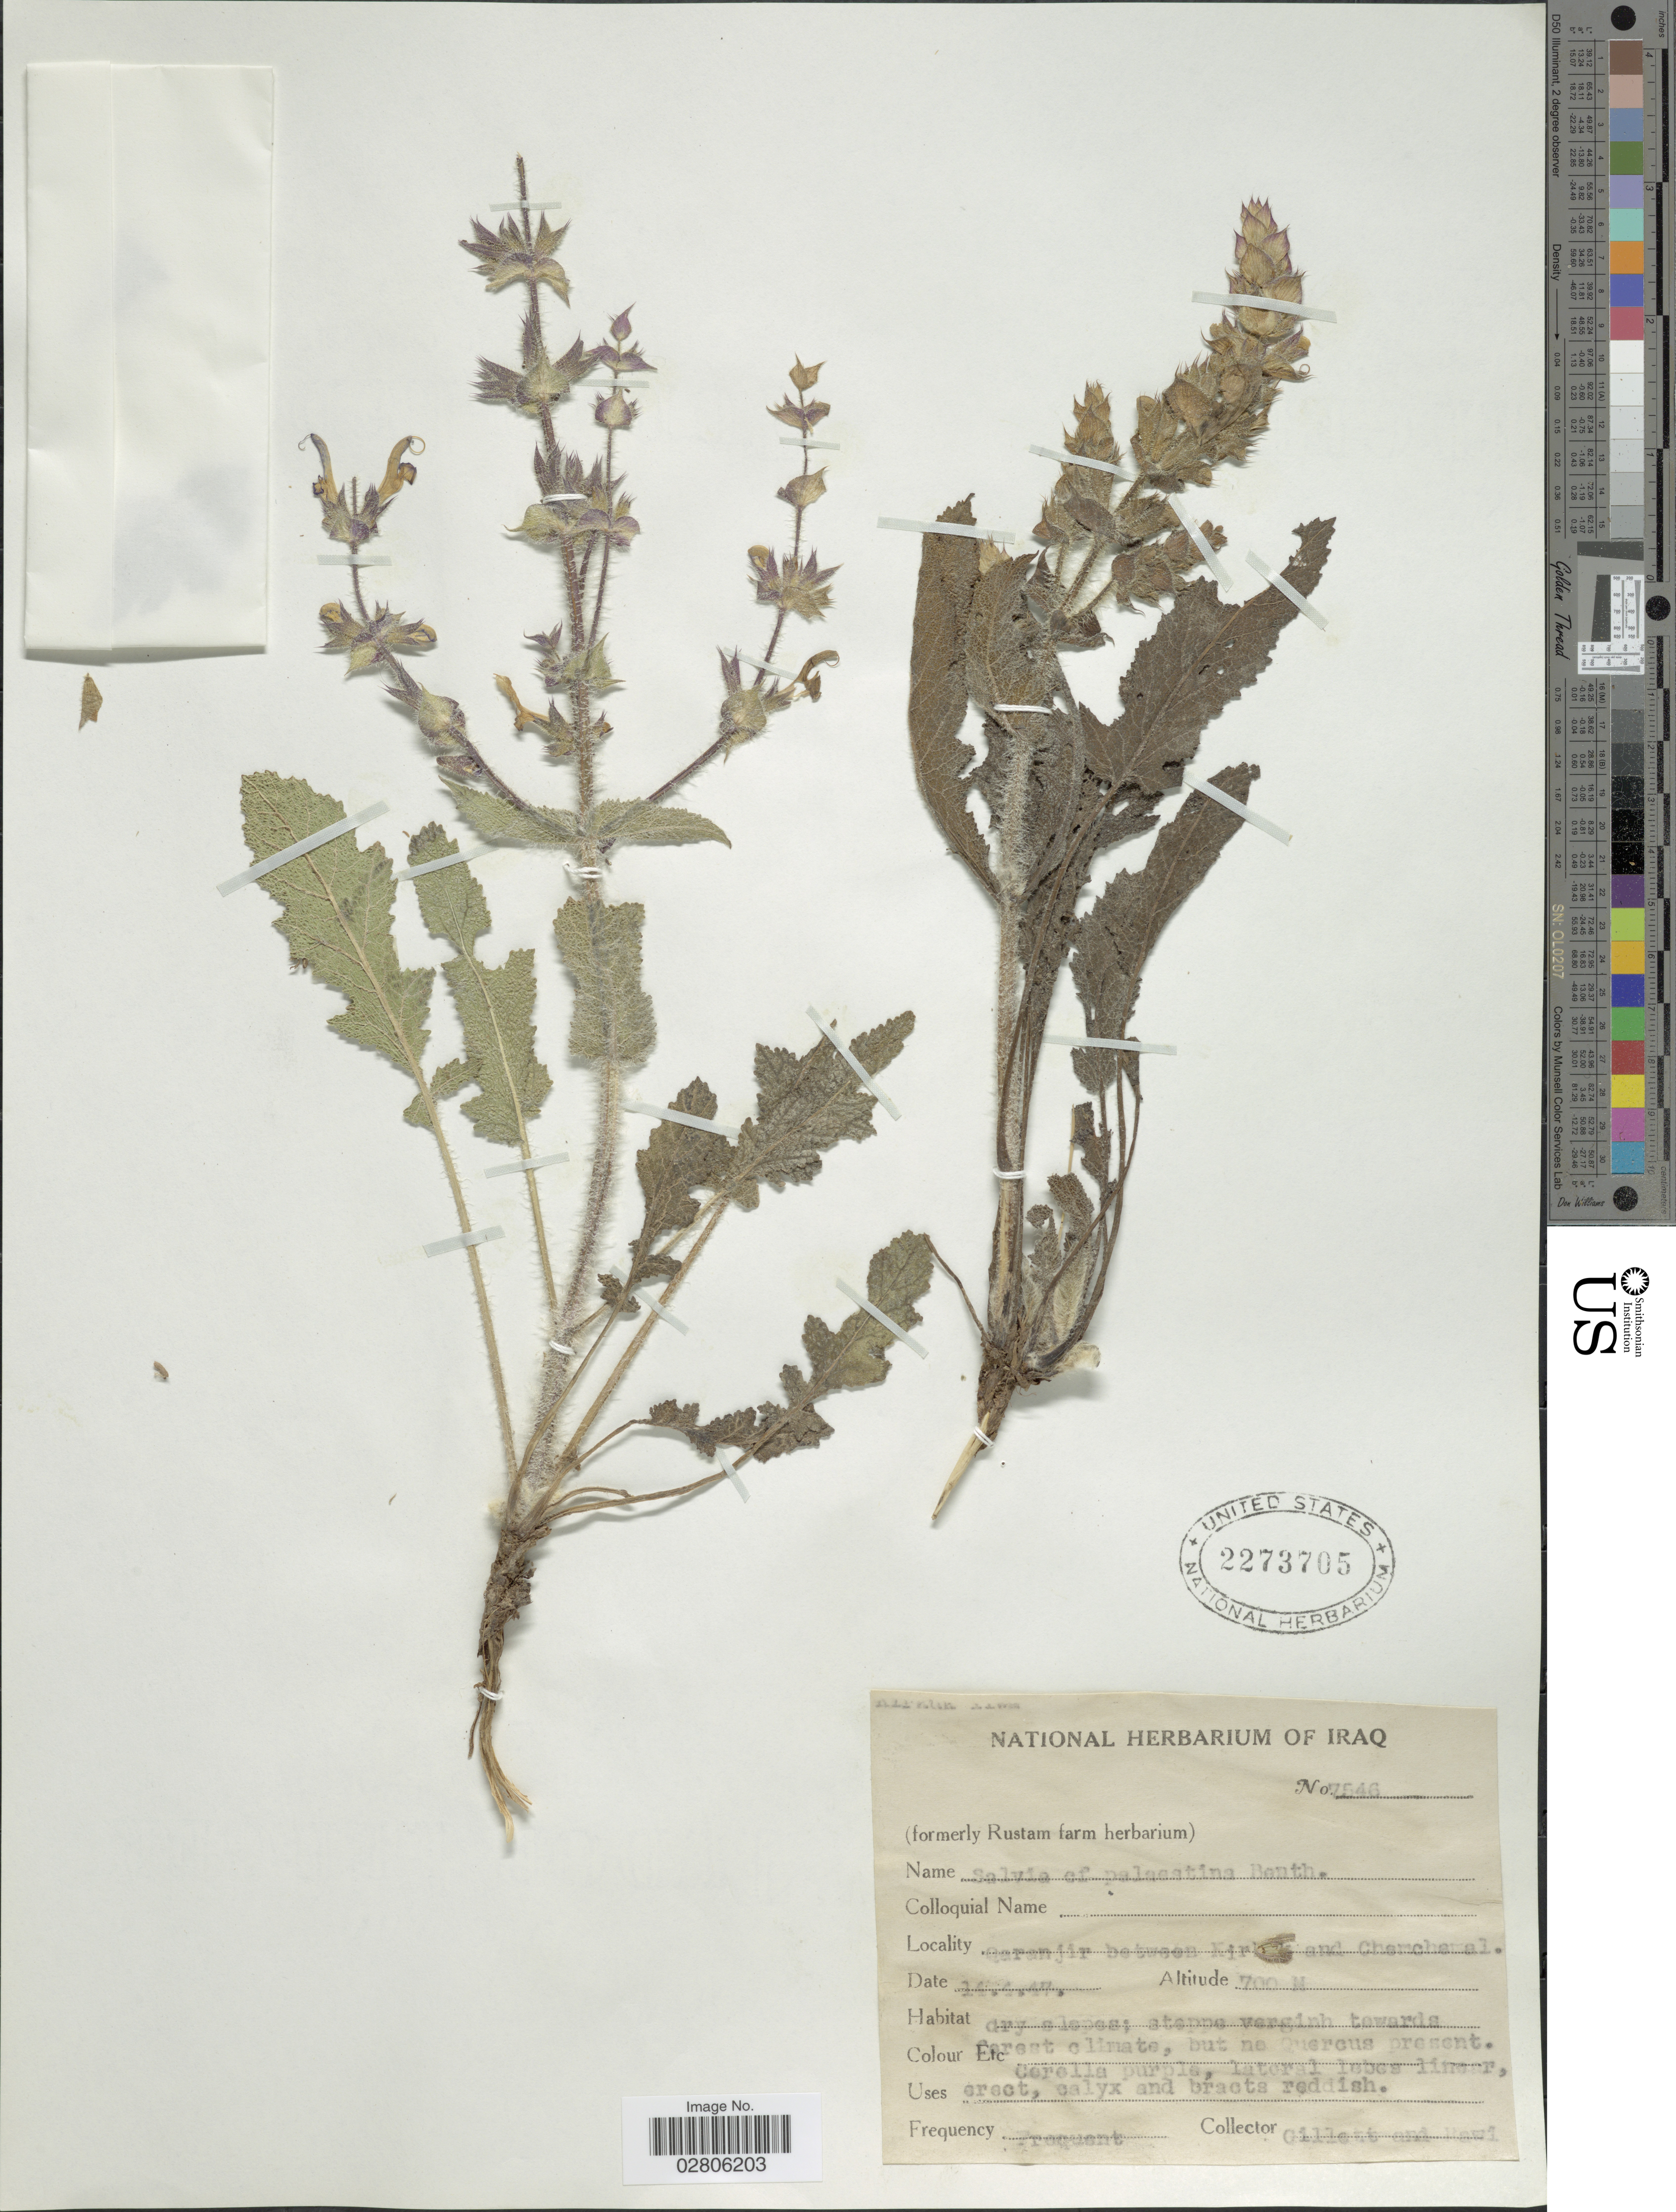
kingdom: Plantae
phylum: Tracheophyta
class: Magnoliopsida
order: Lamiales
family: Lamiaceae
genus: Salvia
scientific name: Salvia palaestina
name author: Benth.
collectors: Gillett, -- & -. Rawi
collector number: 7546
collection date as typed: Transcribed d/m/y: 14/4/47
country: Iraq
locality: [illegible text] liwa, Qaranjir between Kirb[illegible text] and Chamchamal[interpreted].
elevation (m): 700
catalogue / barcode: US 2273705